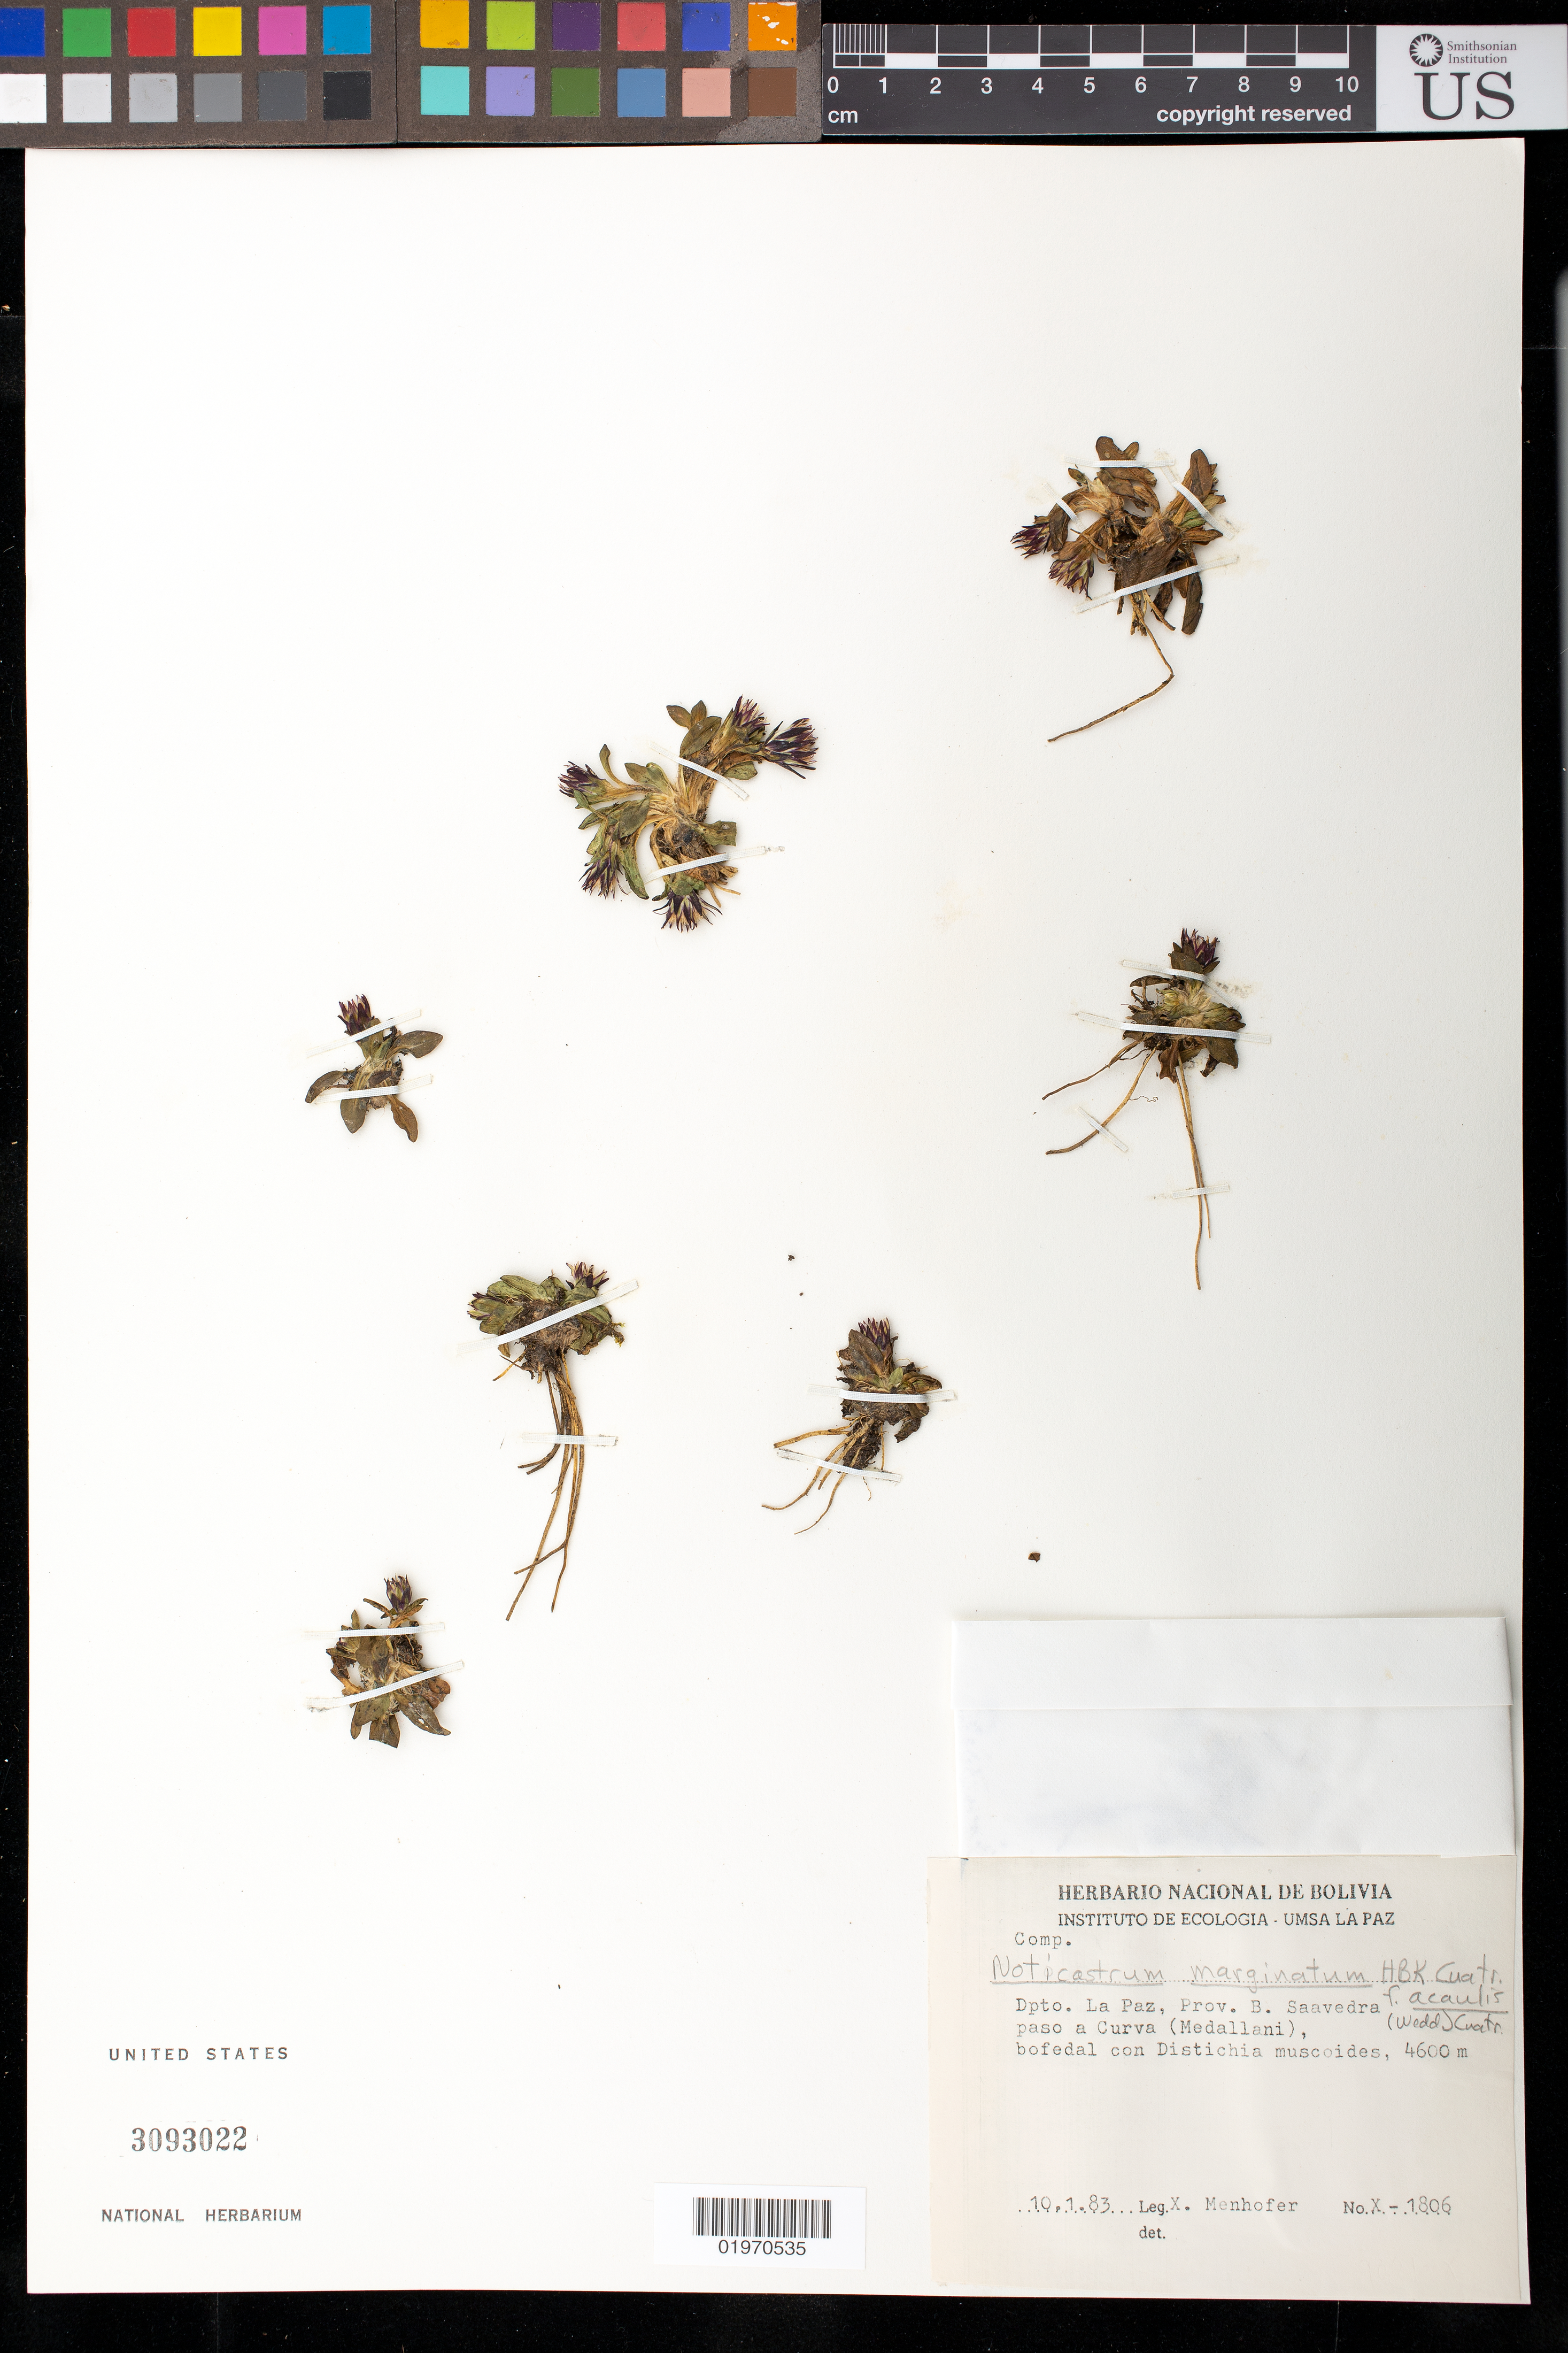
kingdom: Plantae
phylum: Tracheophyta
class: Magnoliopsida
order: Asterales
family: Asteraceae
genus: Noticastrum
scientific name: Noticastrum marginatum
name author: (Kunth) Cuatrec.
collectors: X. Menhofer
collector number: X 1806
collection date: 1983-01-10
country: Peru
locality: Dpto. La Paz, Prov. B. Saavedra rocas en el paso a Curva cantizal a pie de las rocas flores linguiformes rosadas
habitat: Bofedal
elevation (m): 4720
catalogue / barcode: US 3093022